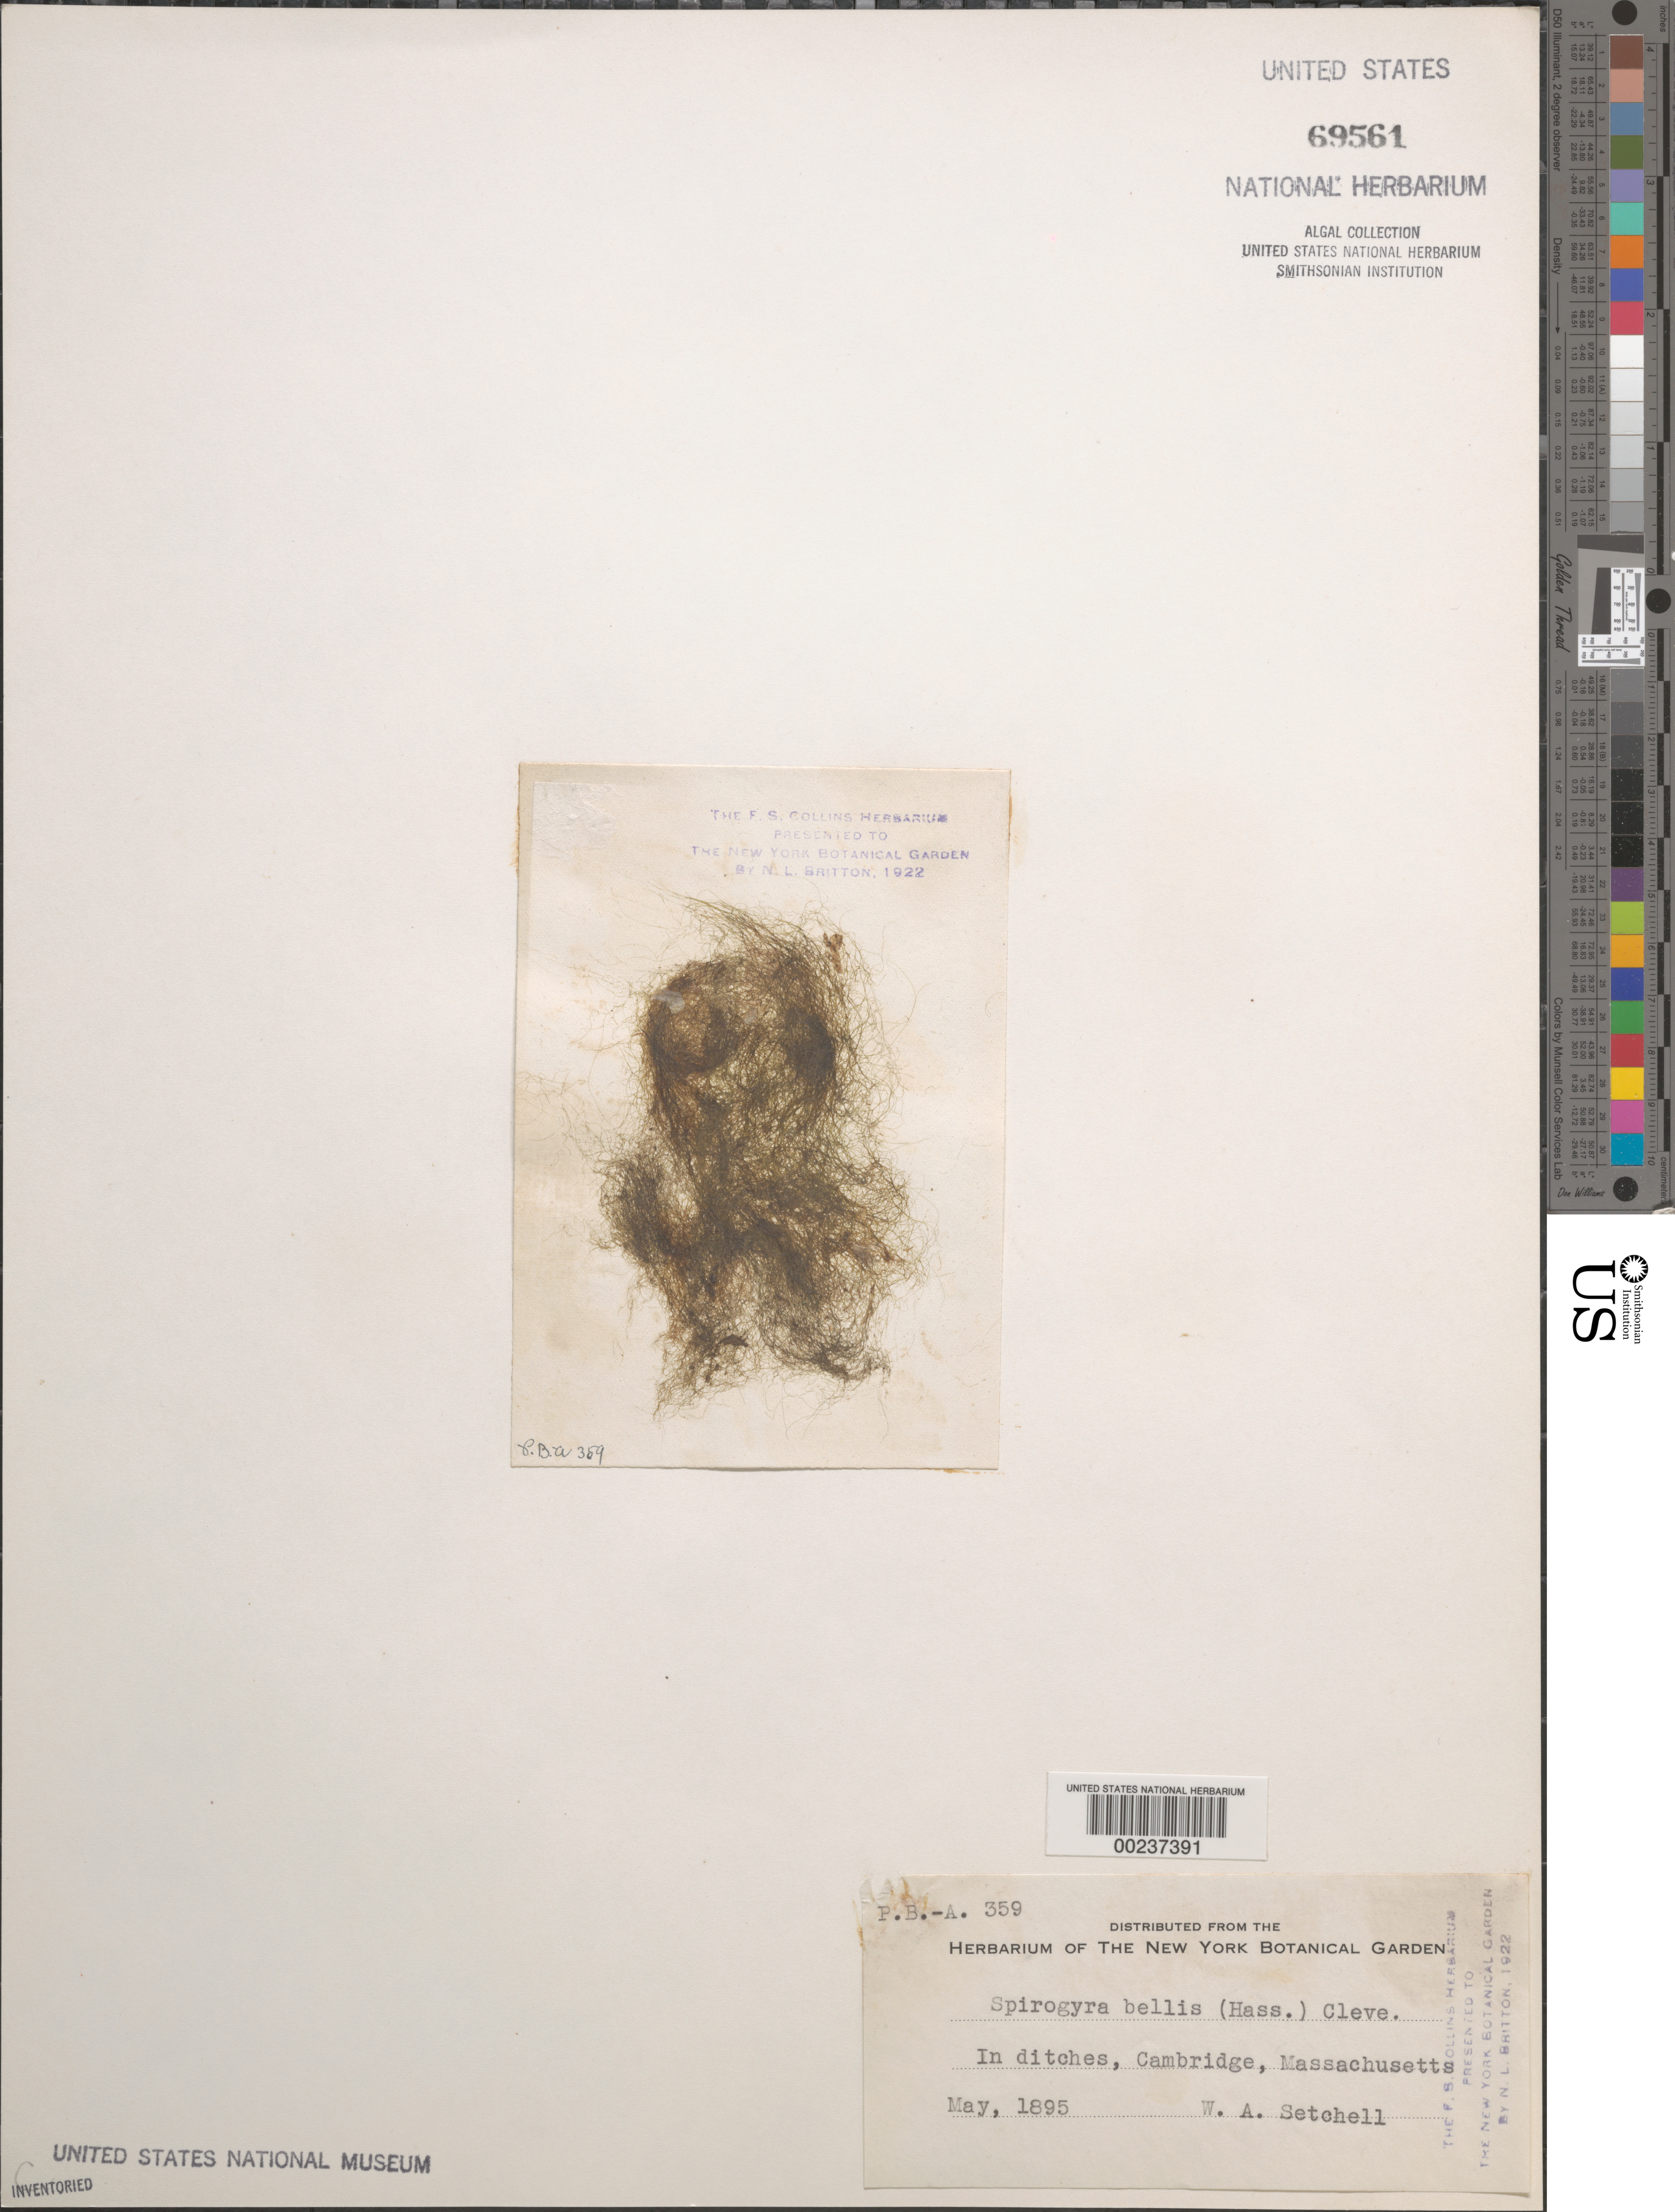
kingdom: Plantae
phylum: Charophyta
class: Zygnematophyceae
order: Zygnematales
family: Zygnemataceae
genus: Spirogyra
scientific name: Spirogyra bellis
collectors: W. Setchell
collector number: PB-A 359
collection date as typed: May 1895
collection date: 1895-05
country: United States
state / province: Massachusetts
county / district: Middlesex County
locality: Cambridge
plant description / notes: Collins, Holden & Setchell, Phycotheca Boreali-Americana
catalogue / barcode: US 69561